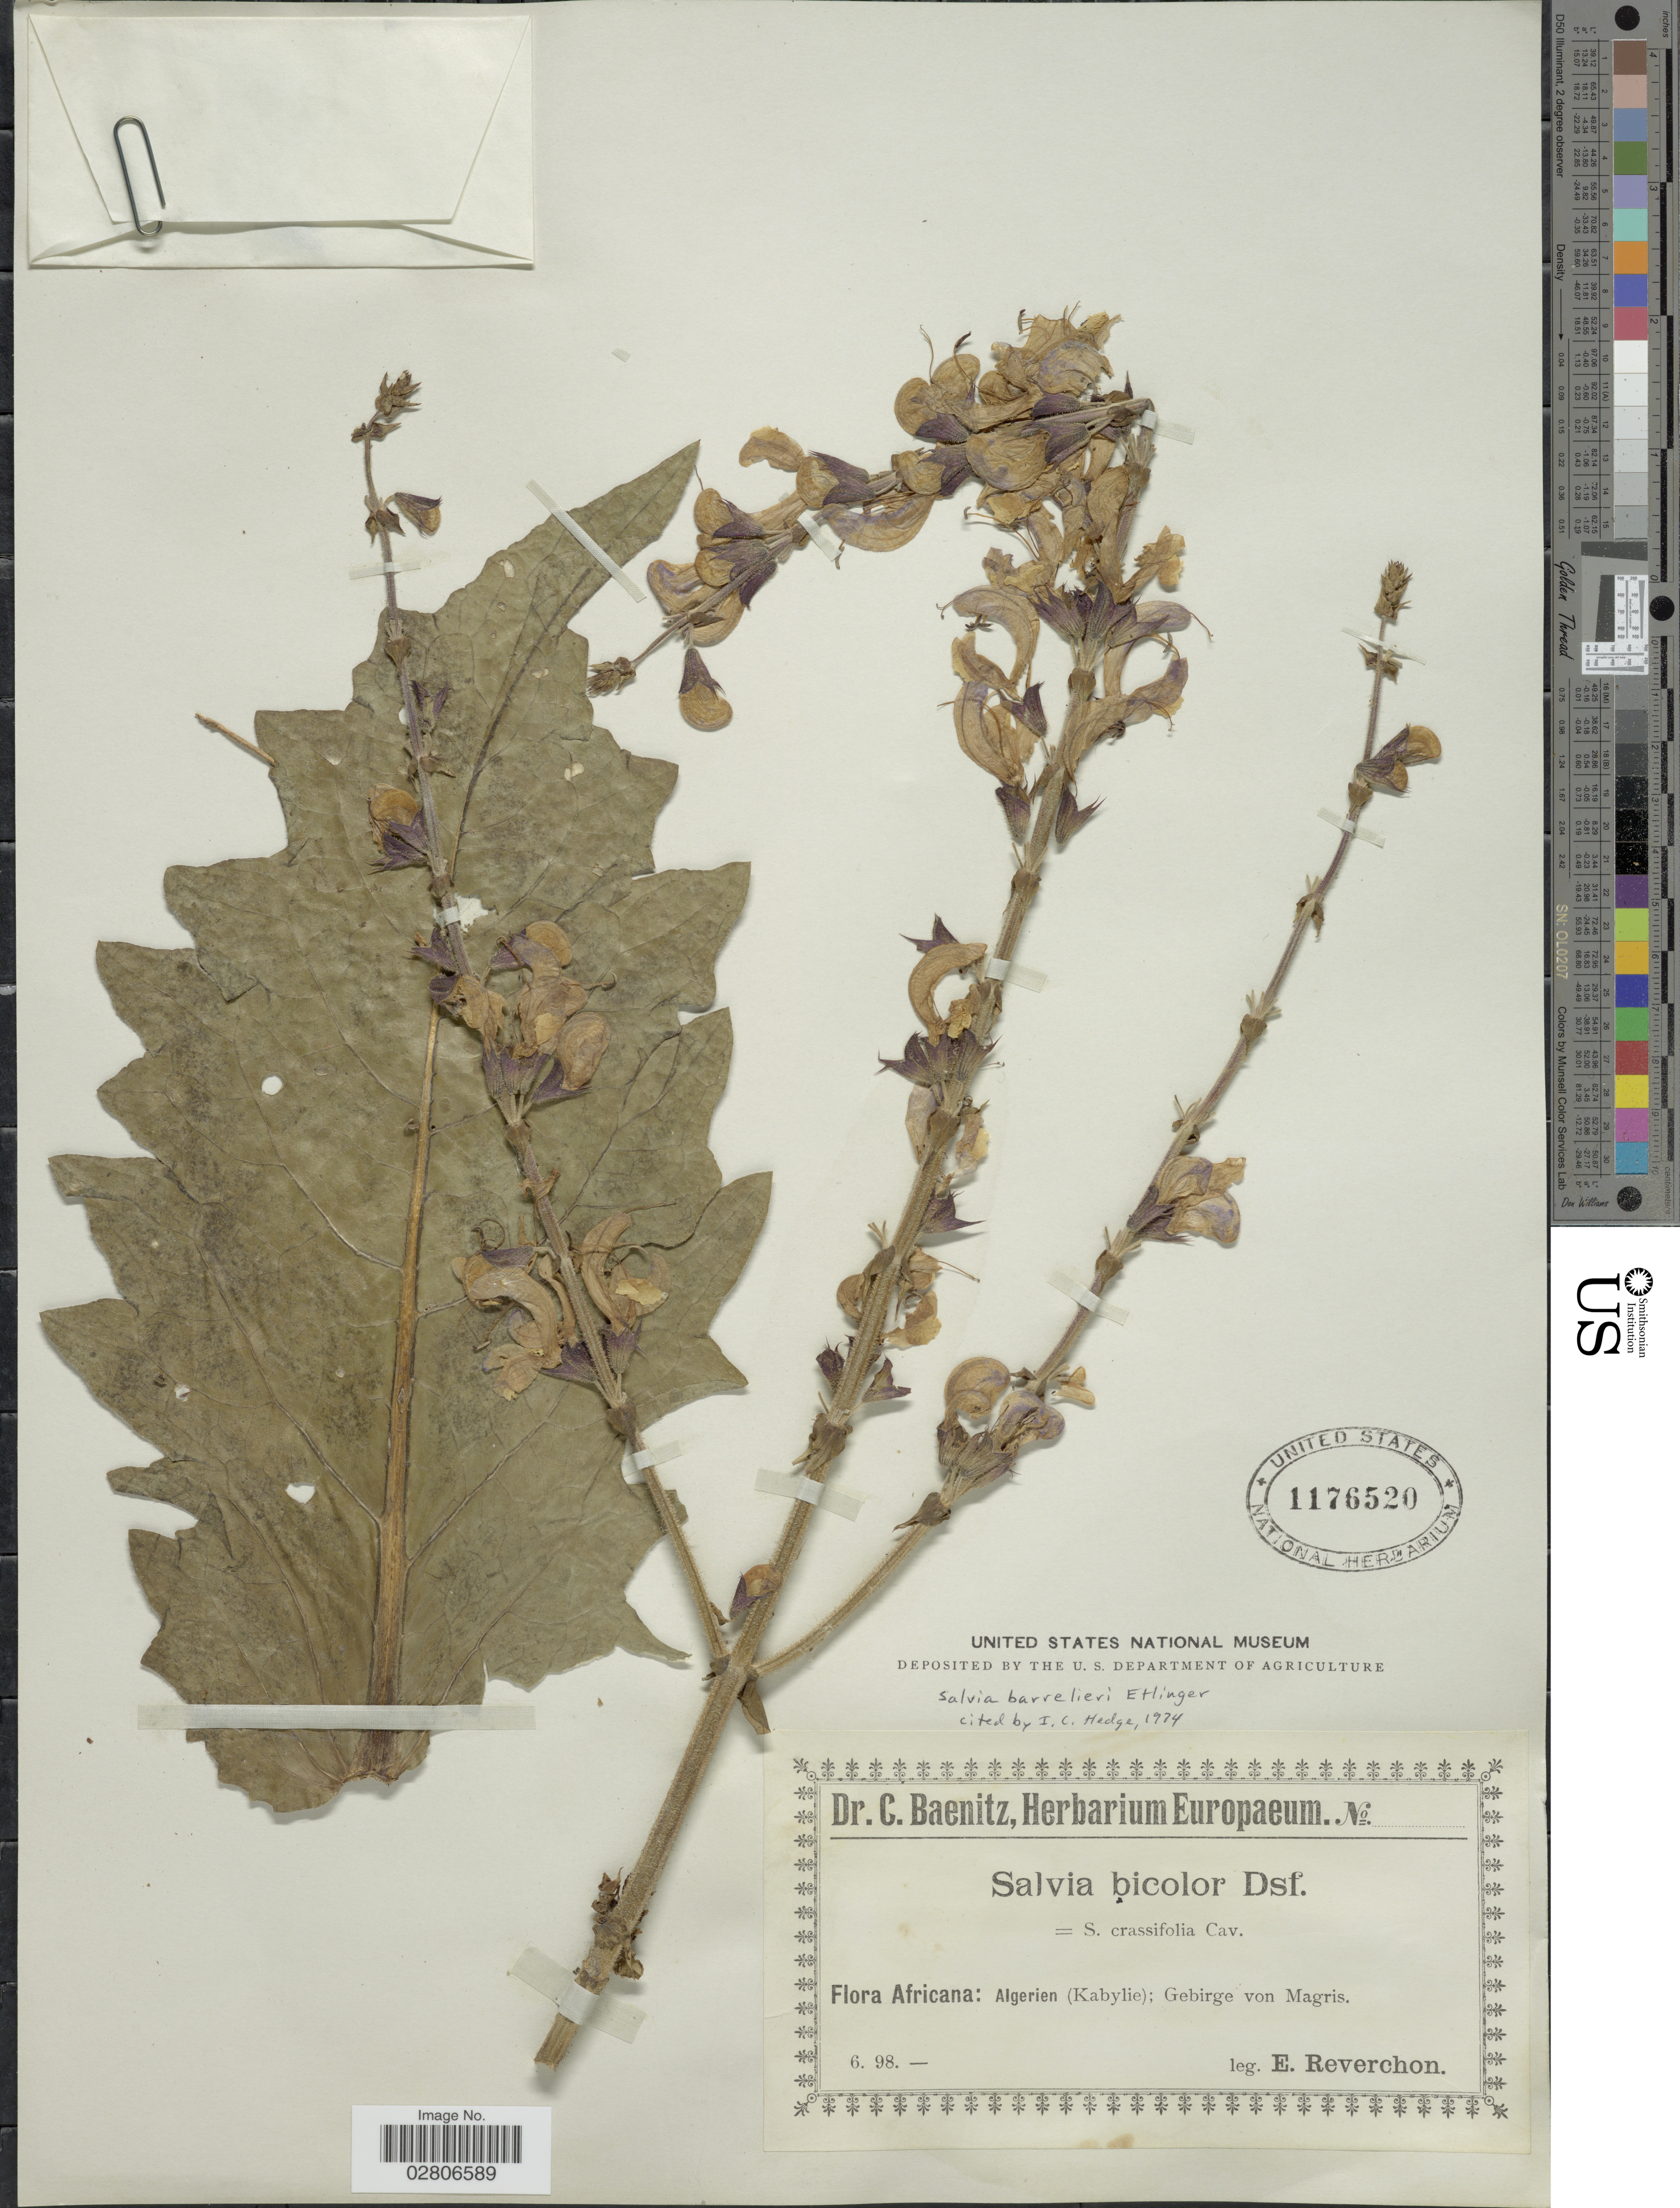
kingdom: Plantae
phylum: Tracheophyta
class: Magnoliopsida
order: Lamiales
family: Lamiaceae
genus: Salvia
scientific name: Salvia barrelieri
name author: Etl.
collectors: E. Reverchon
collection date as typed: Transcribed d/m/y: /6/98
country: Algeria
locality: Kabylie; Gebirge von Magris.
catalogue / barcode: US 1176520